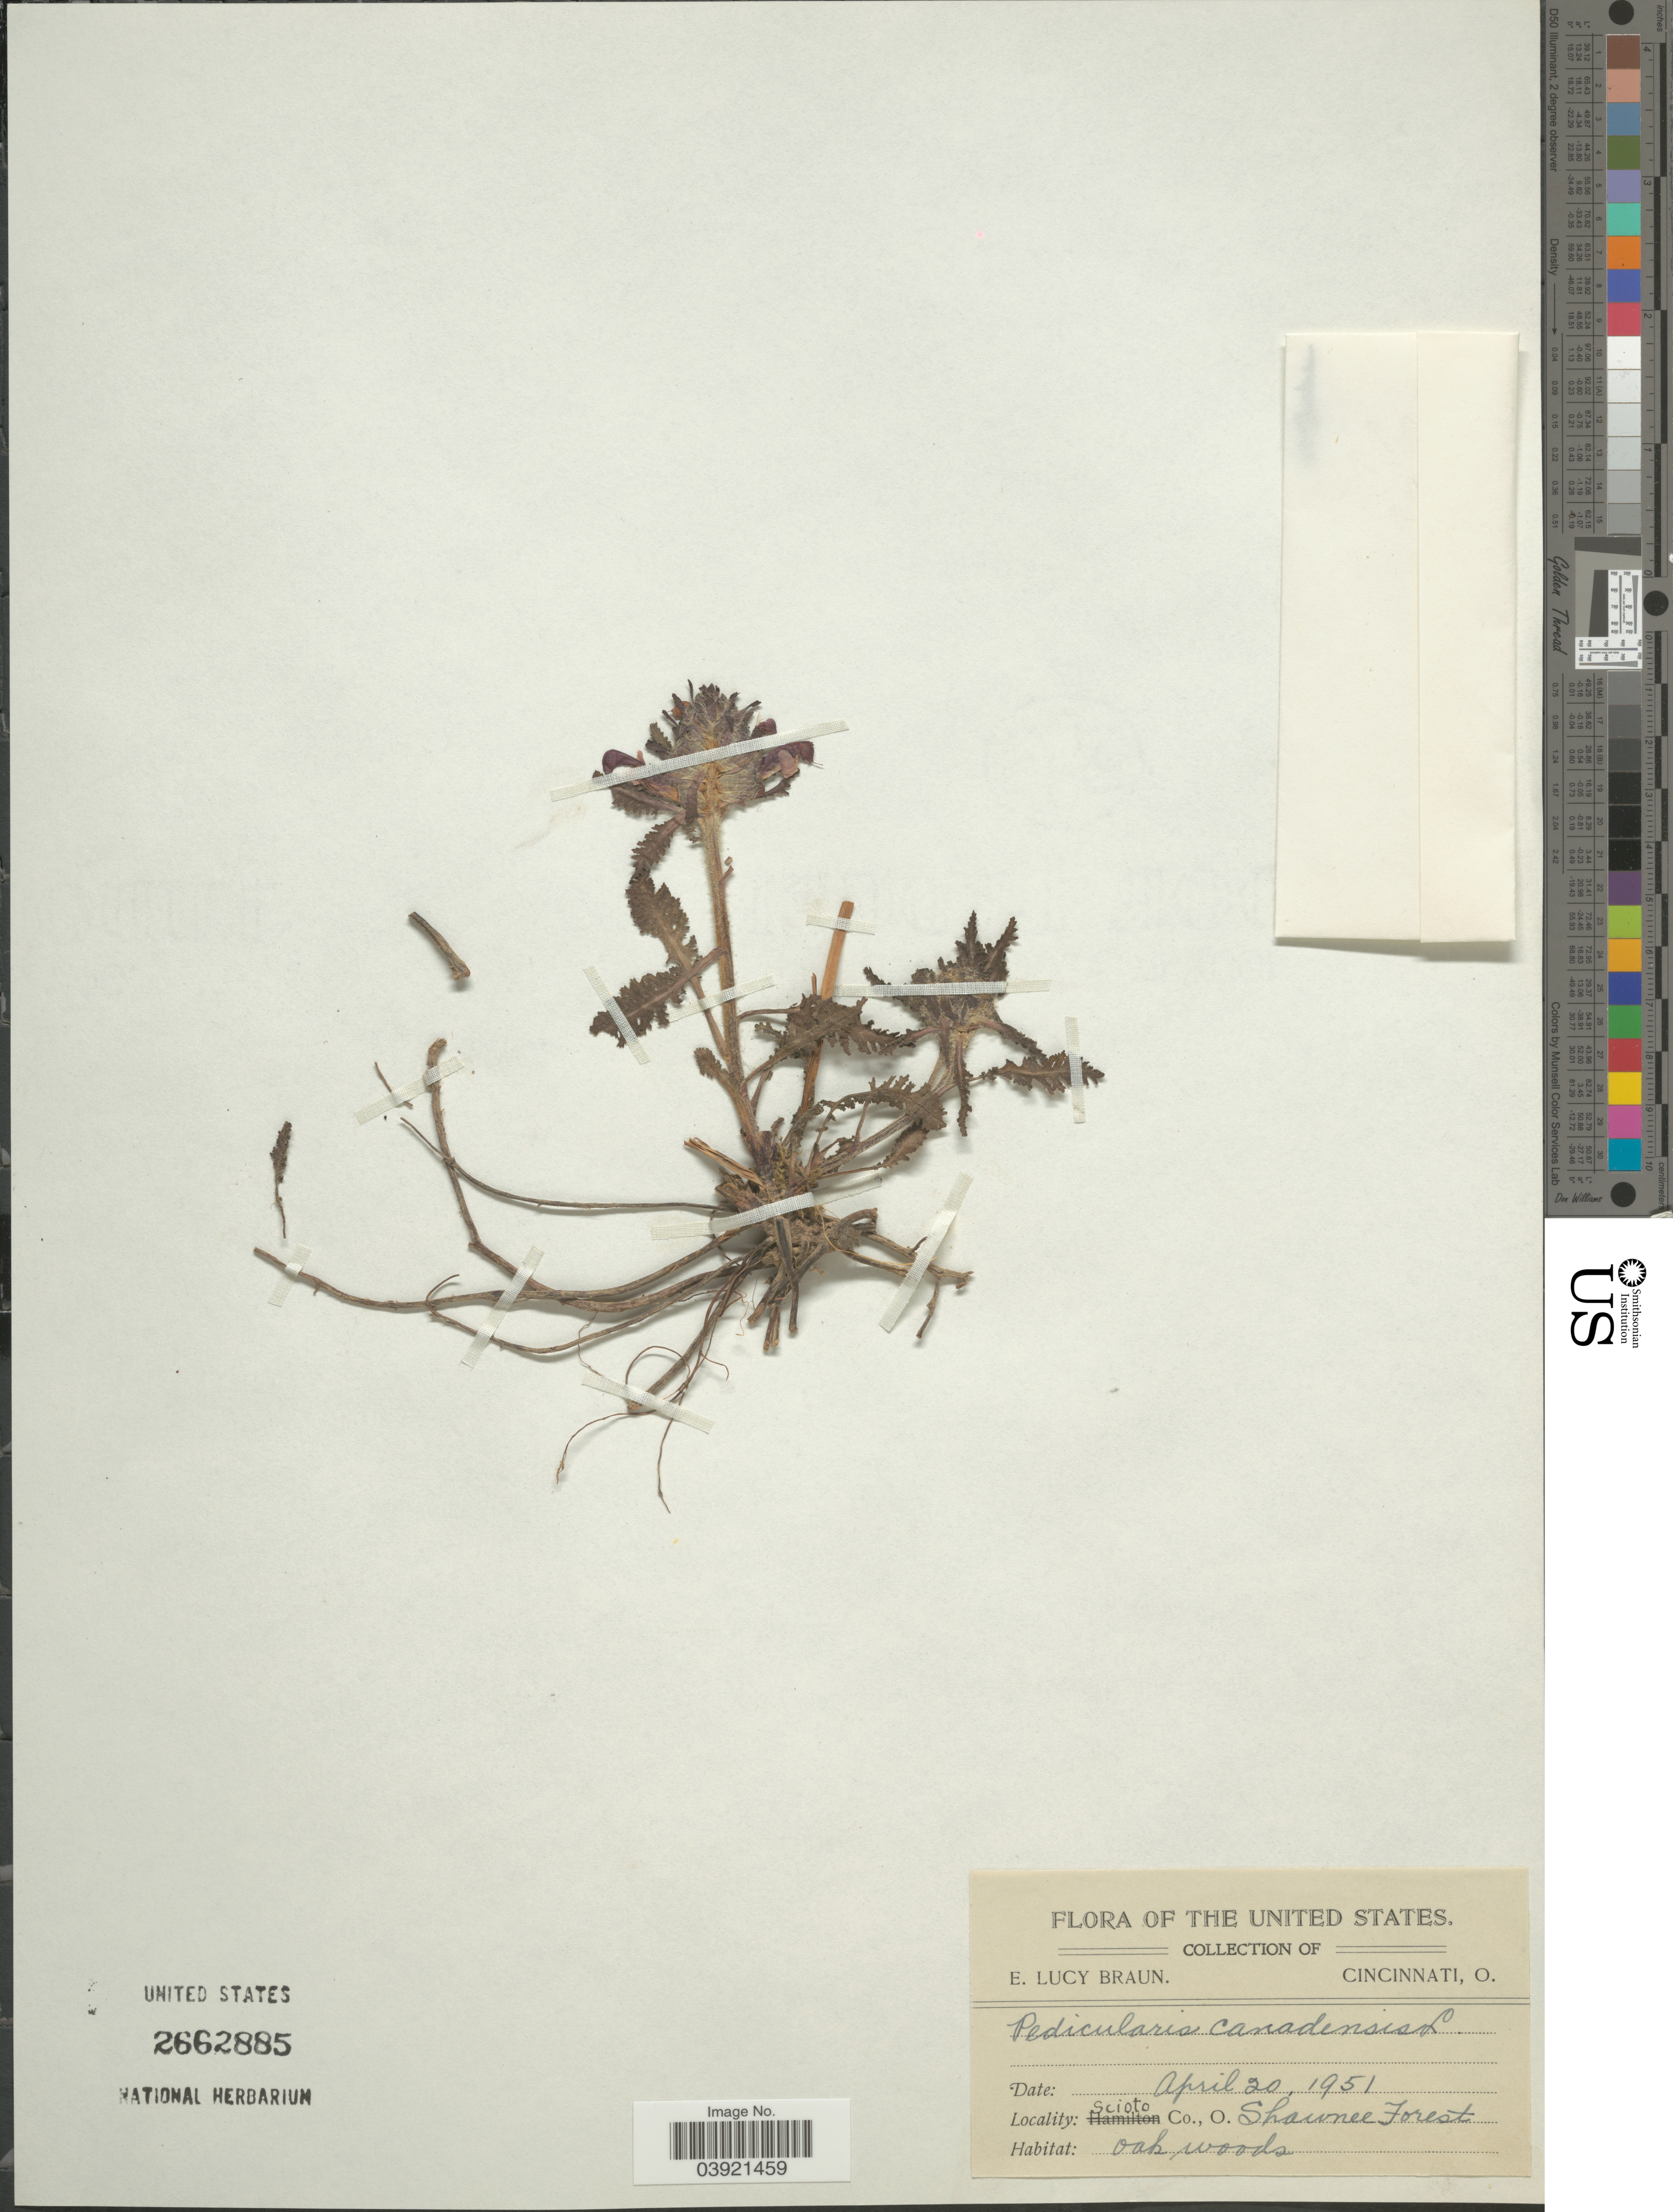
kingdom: Plantae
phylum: Tracheophyta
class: Magnoliopsida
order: Lamiales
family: Orobanchaceae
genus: Pedicularis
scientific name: Pedicularis canadensis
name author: L.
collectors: E. L. Braun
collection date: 1951-04-20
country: United States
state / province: Ohio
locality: Scioto Co. Shawnee Forest.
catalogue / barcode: US 2662885